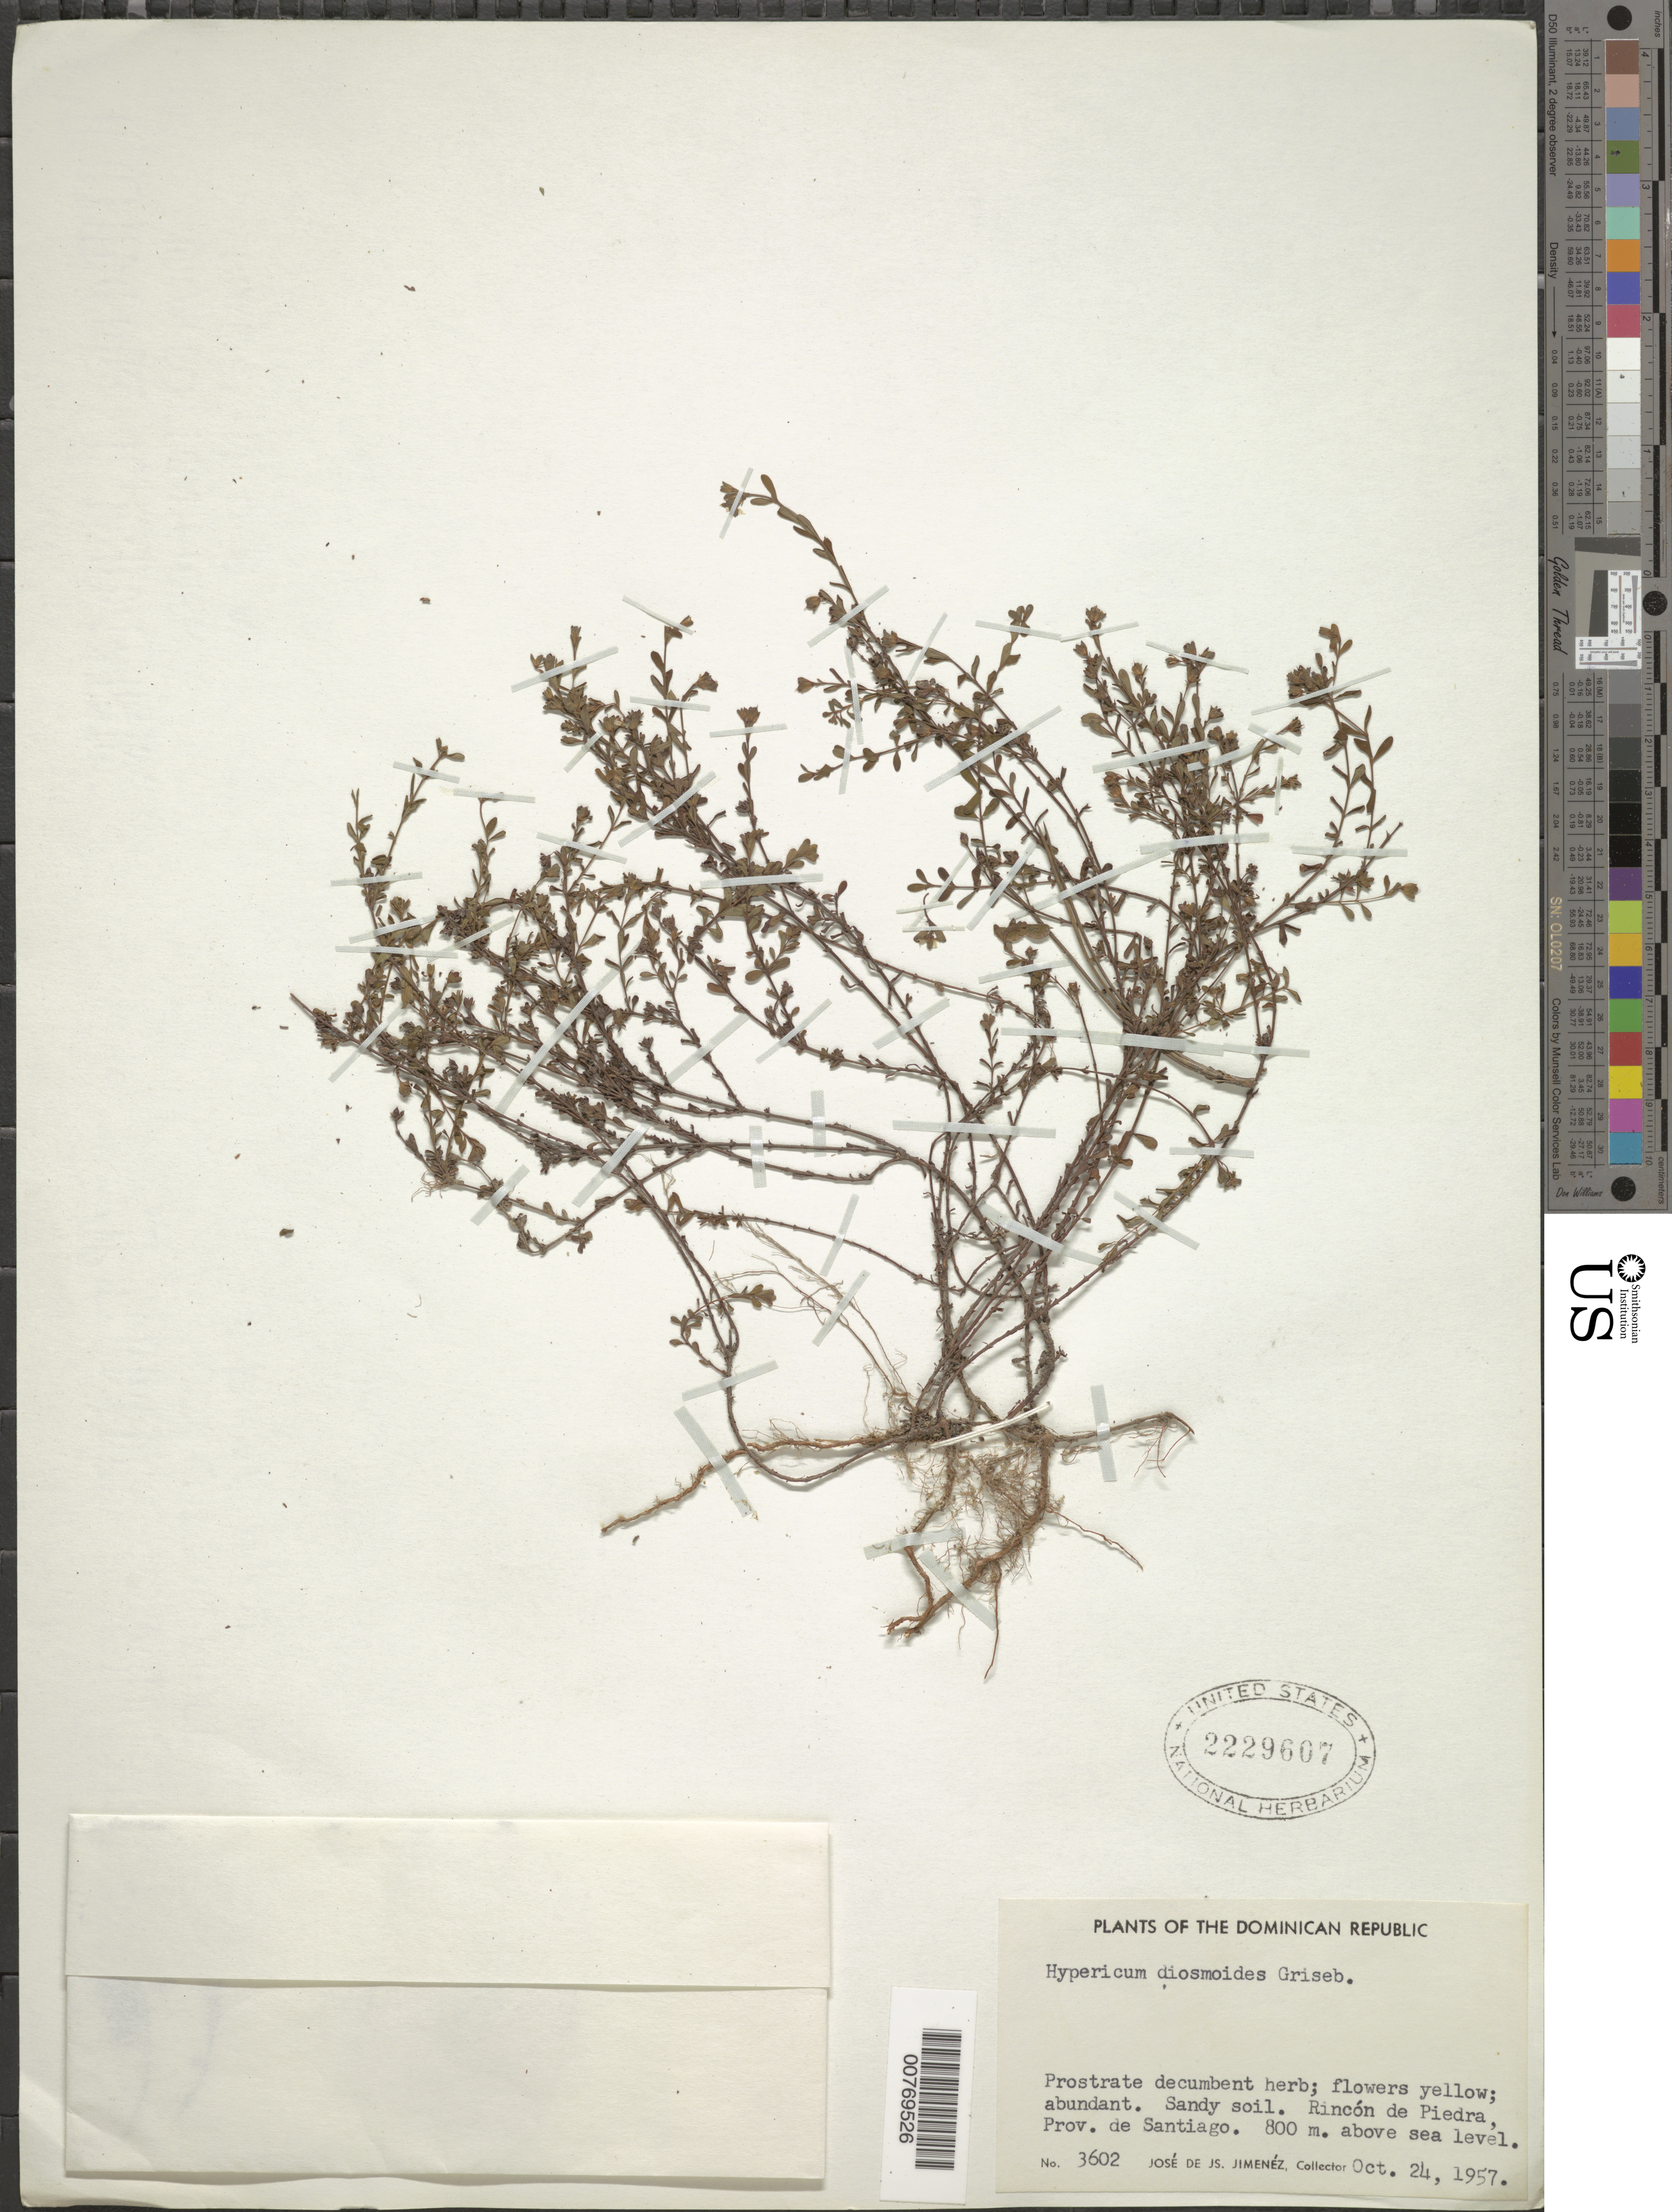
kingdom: Plantae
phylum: Tracheophyta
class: Magnoliopsida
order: Malpighiales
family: Hypericaceae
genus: Hypericum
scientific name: Hypericum diosmoides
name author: Griseb.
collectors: J. J. Jiménez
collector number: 3602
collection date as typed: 24 Oct 1957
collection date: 1957-10-24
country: Dominican Republic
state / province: Santiago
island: Hispaniola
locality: Rincón de Piedra.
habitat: Sandy soil.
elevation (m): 800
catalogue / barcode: US 2229607